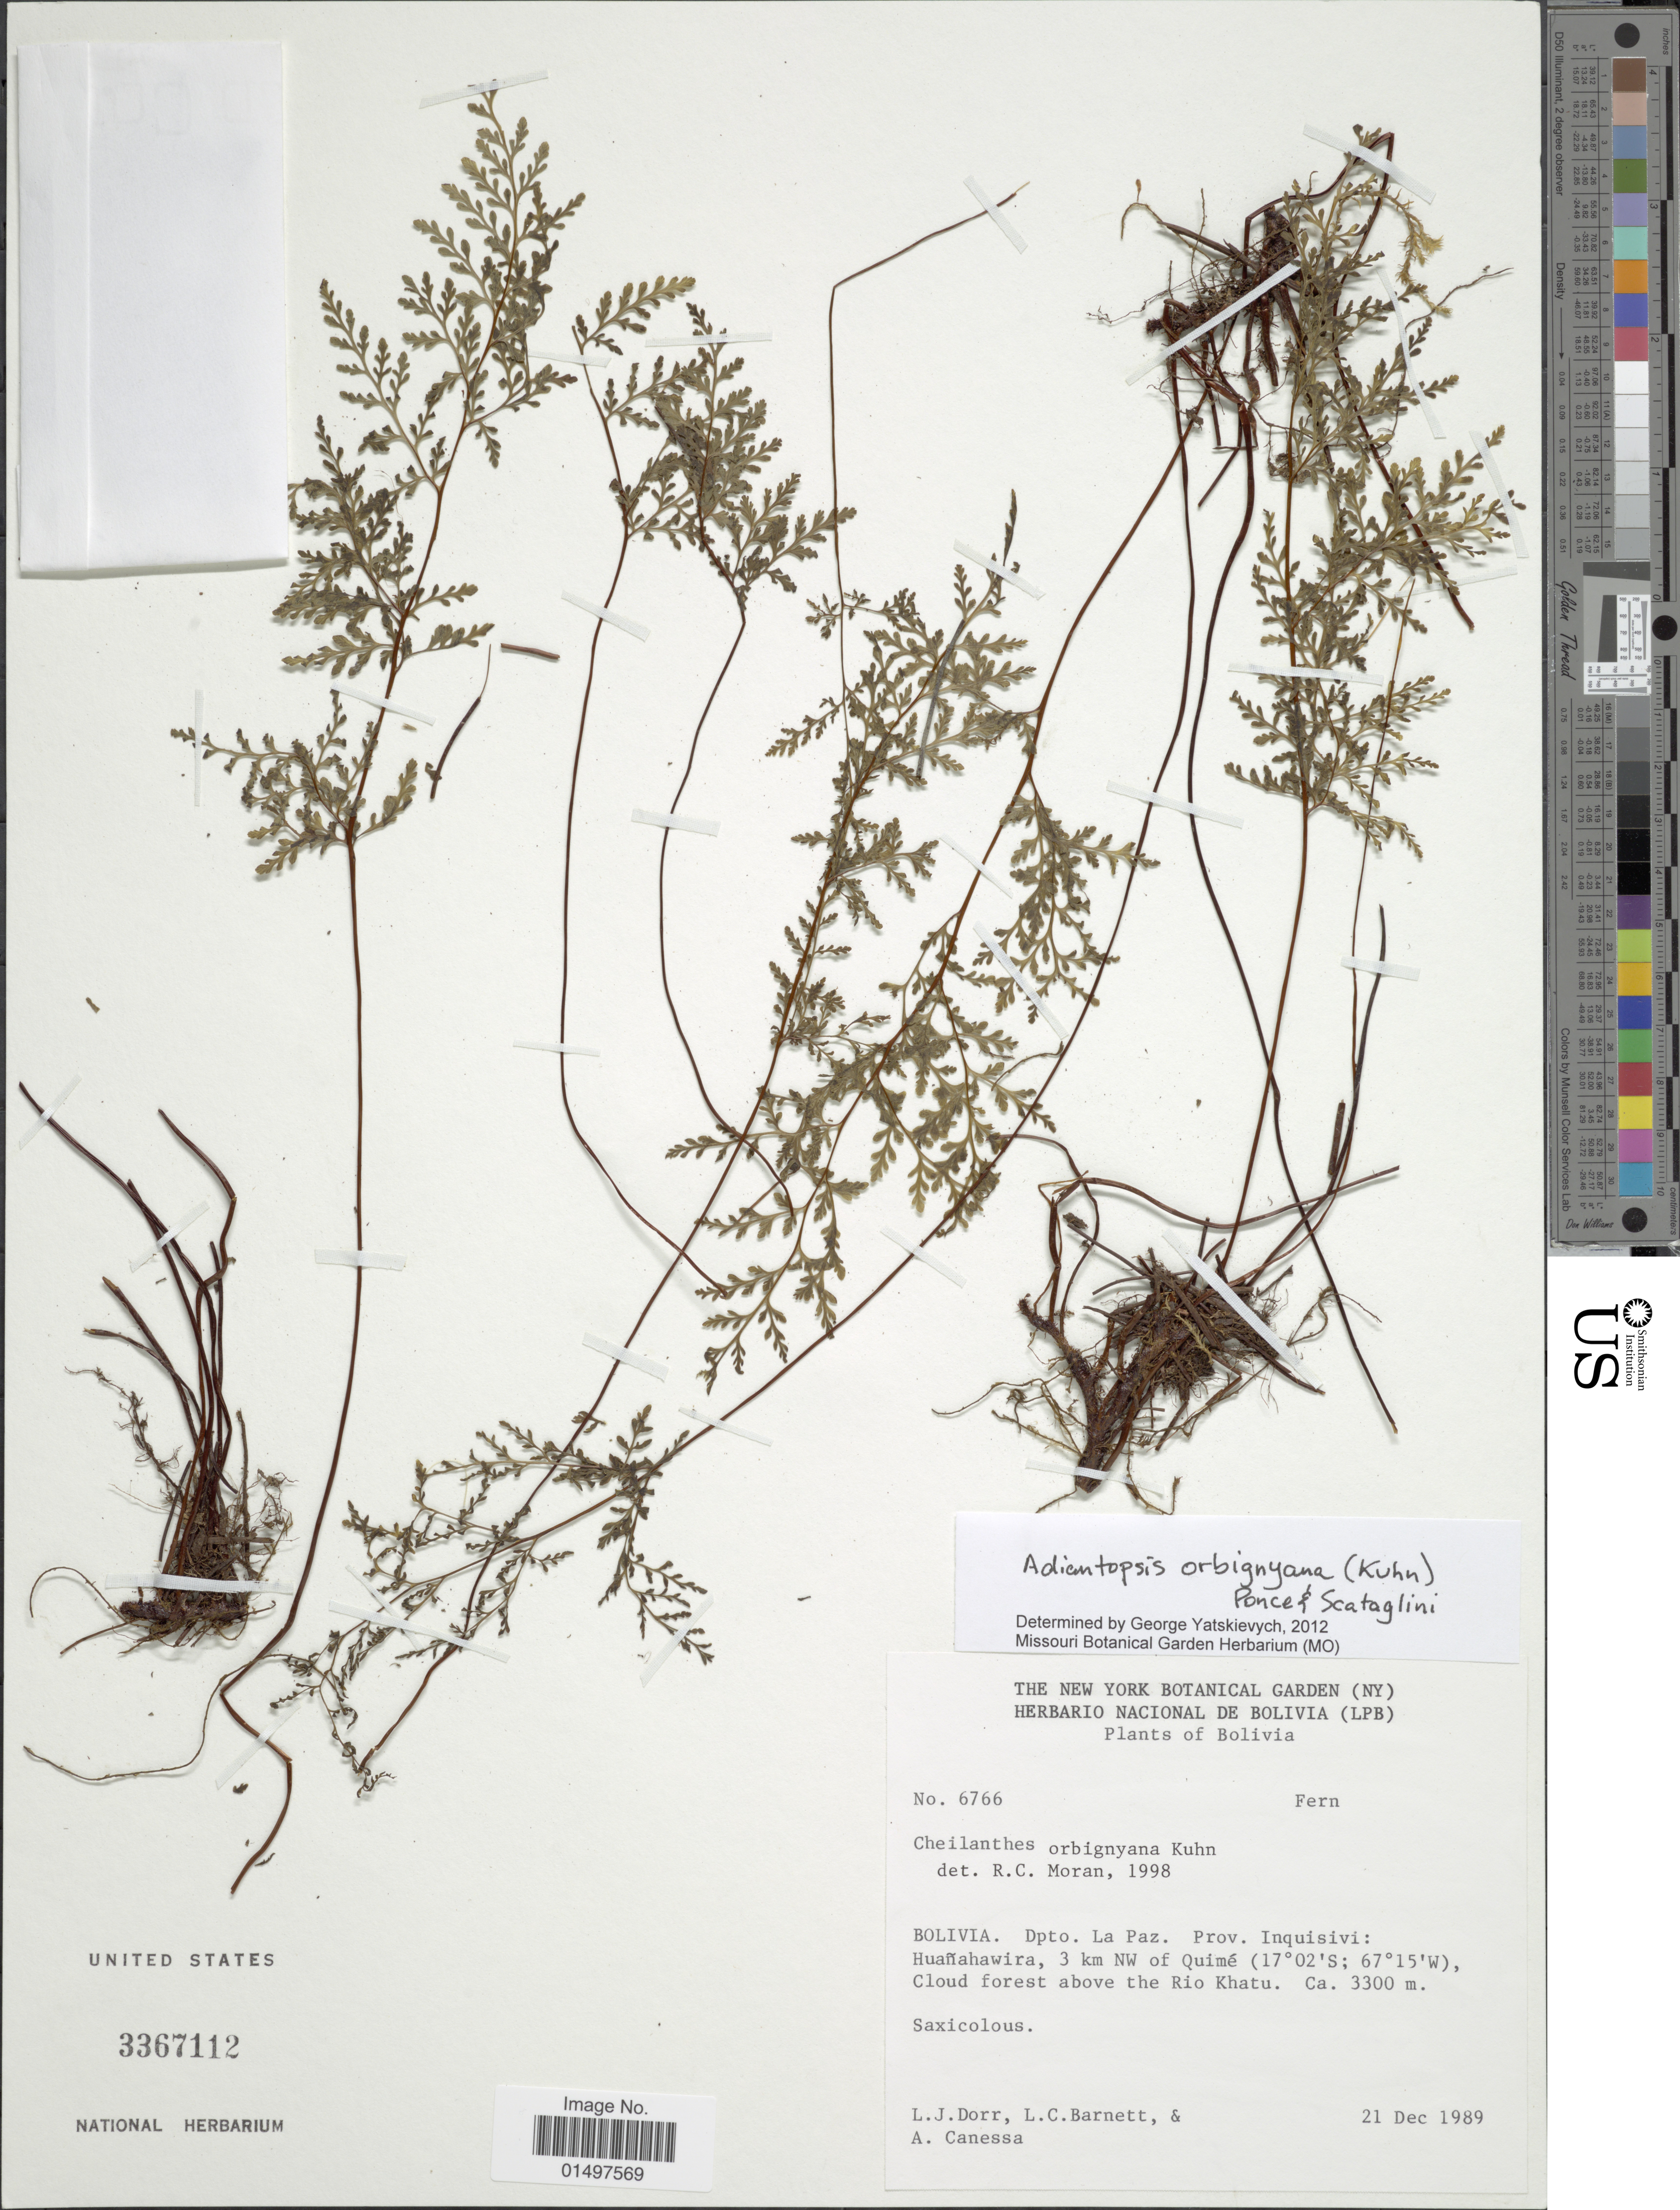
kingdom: Plantae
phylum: Tracheophyta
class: Polypodiopsida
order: Polypodiales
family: Pteridaceae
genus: Adiantopsis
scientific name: Adiantopsis orbignyana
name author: (Mett. ex Kuhn) Ponce & Scataglini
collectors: L. J. Dorr, L. C. Barnett & A. Canessa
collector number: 6766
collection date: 1989-12-21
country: Bolivia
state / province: La Paz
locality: Dpto. La Paz. Prov. Inquisivi: Huanahawira, 3 km NW of Quime. Cloud forest above the Rio Khatu.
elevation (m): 3300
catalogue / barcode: US 3367112